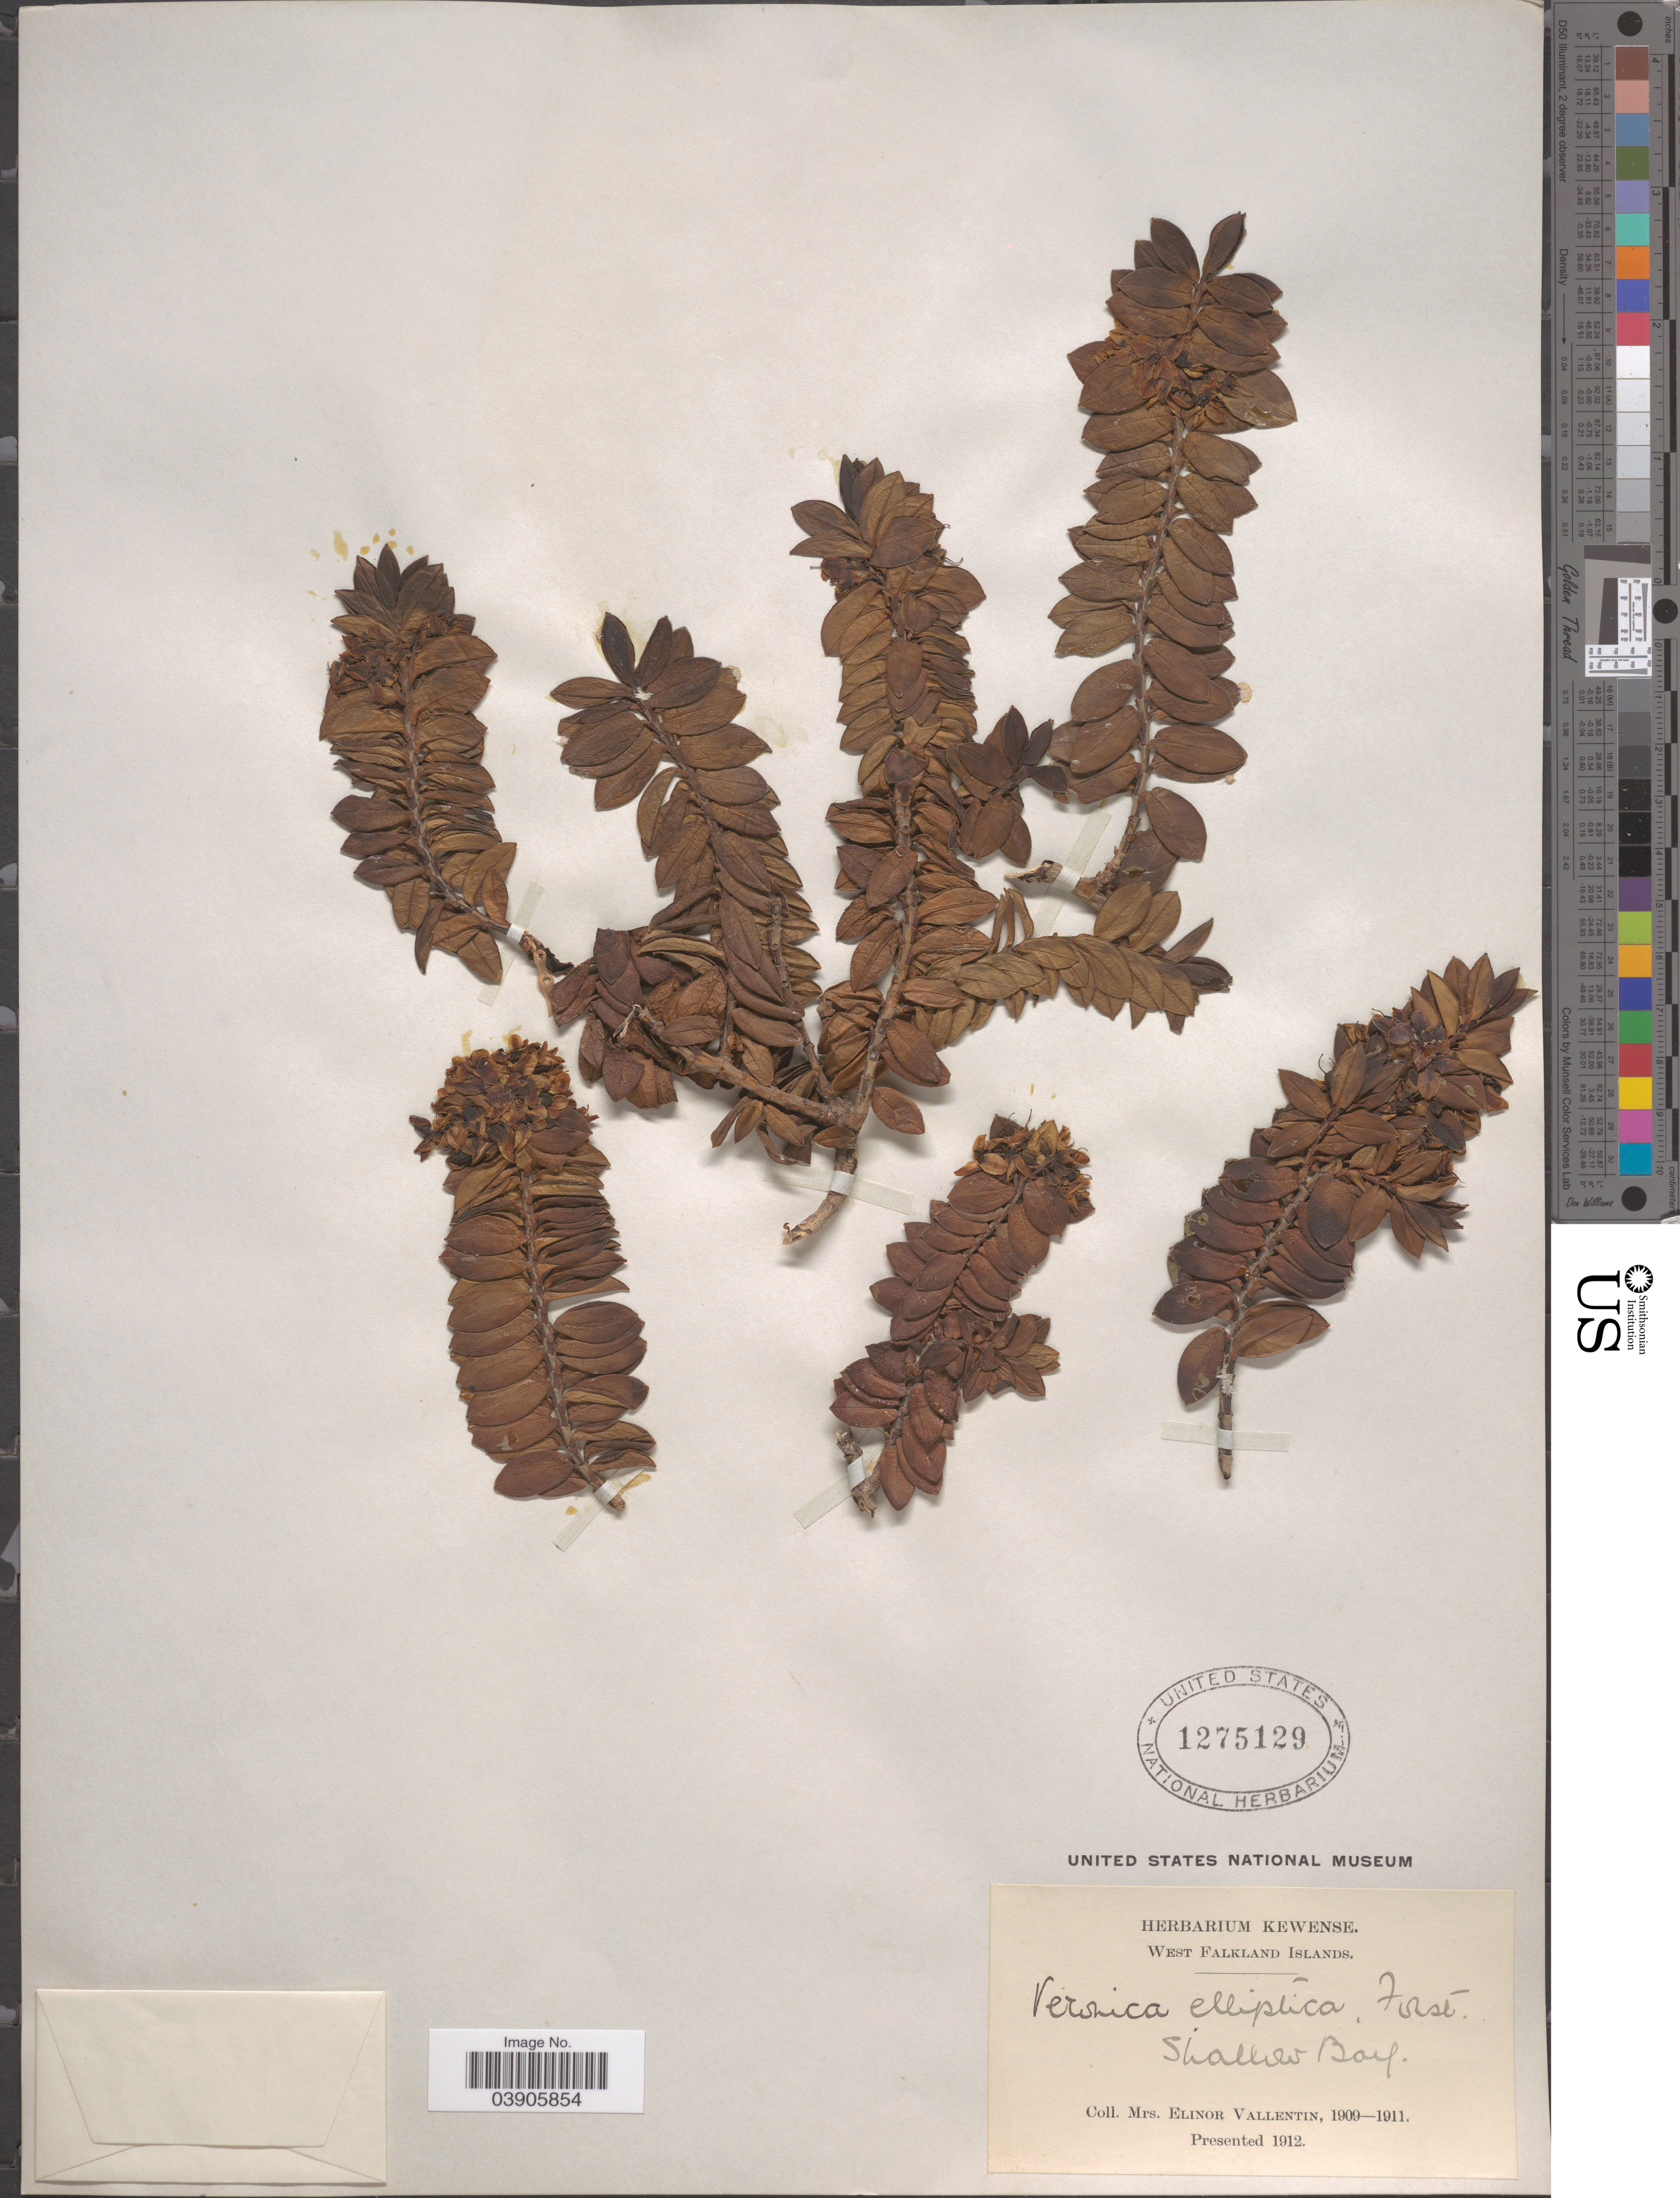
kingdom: Plantae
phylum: Tracheophyta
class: Magnoliopsida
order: Lamiales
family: Plantaginaceae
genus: Hebe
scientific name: Hebe elliptica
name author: (G. Forst.) Pennell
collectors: E. Vallentin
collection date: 1909/1911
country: Falkland Islands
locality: West Falkland Islands. Shallow Bay.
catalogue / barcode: US 1275129